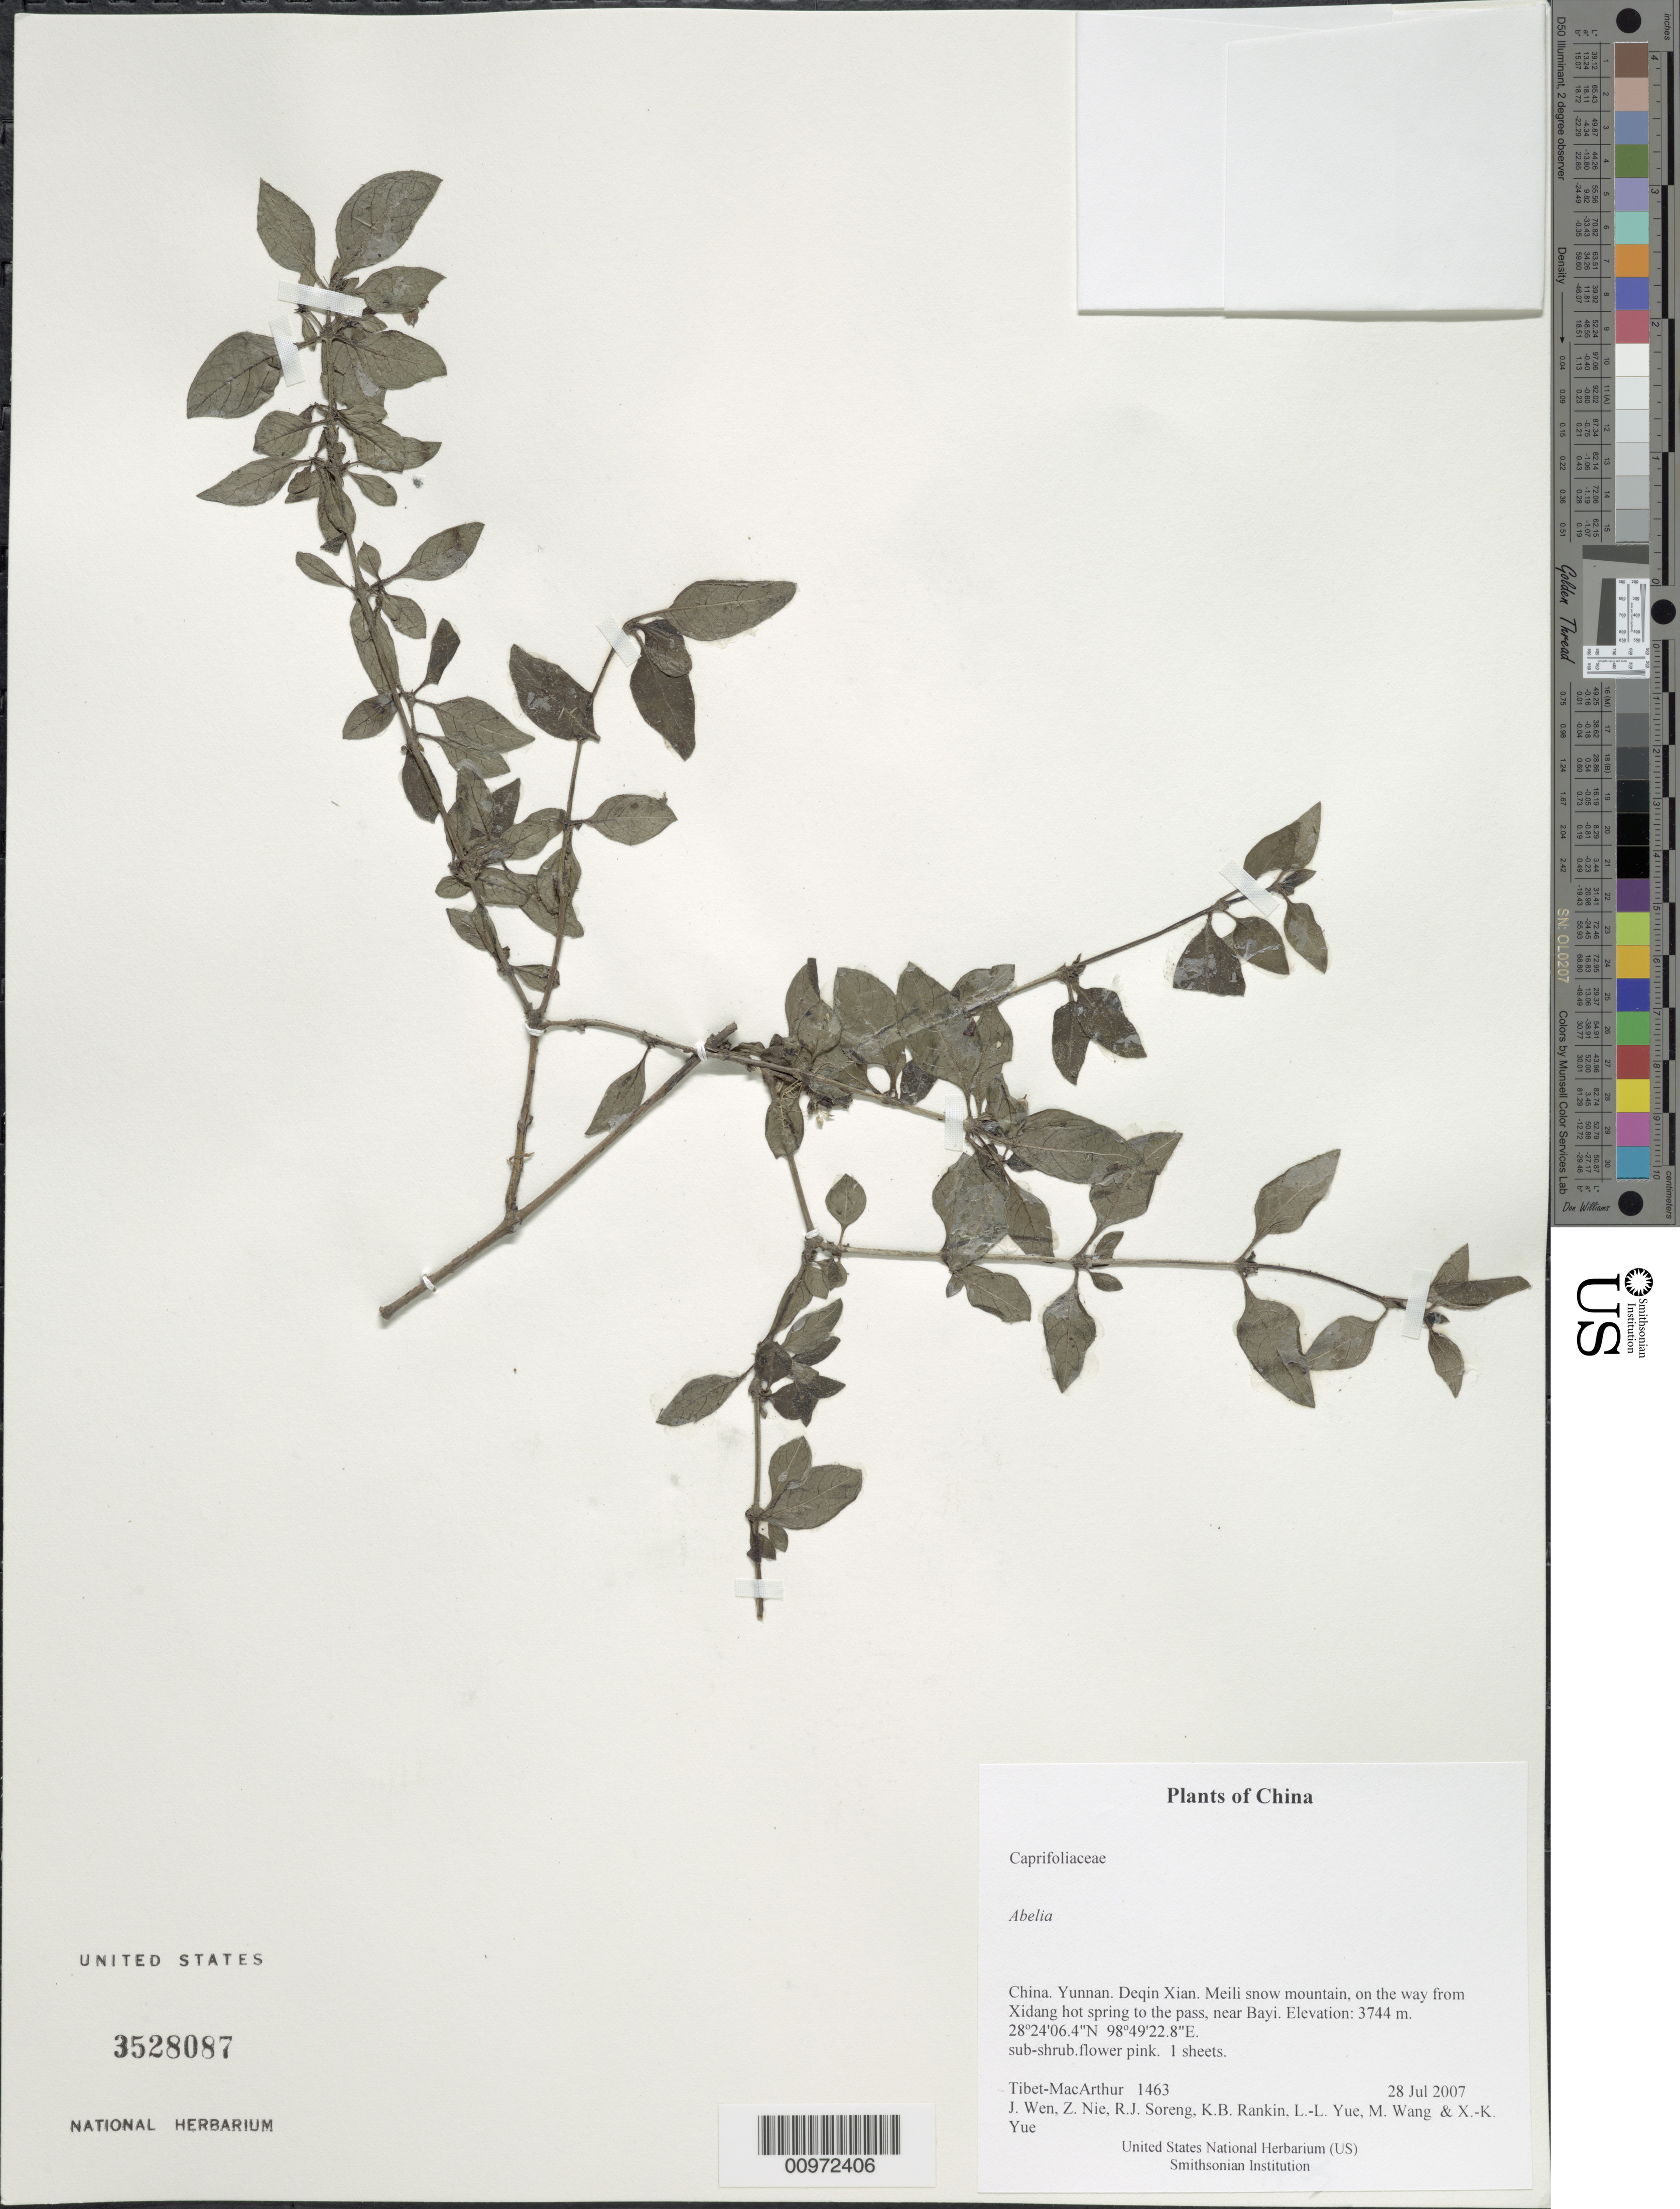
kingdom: Plantae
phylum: Tracheophyta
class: Magnoliopsida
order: Dipsacales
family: Caprifoliaceae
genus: Abelia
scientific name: Abelia sp.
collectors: Tibet-MacArthur, J. Wen, Z. Nie, R. J. Soreng, K. Rankin, L. Yue, M. Wang & X. Yue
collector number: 1463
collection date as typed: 28 Jul 2007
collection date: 2007-07-28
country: China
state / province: Yunnan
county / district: Deqin Xian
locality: Meili snow mountain, on the way from Xidang hot spring to the pass, near Bayi.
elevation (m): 3744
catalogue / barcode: US 3528087